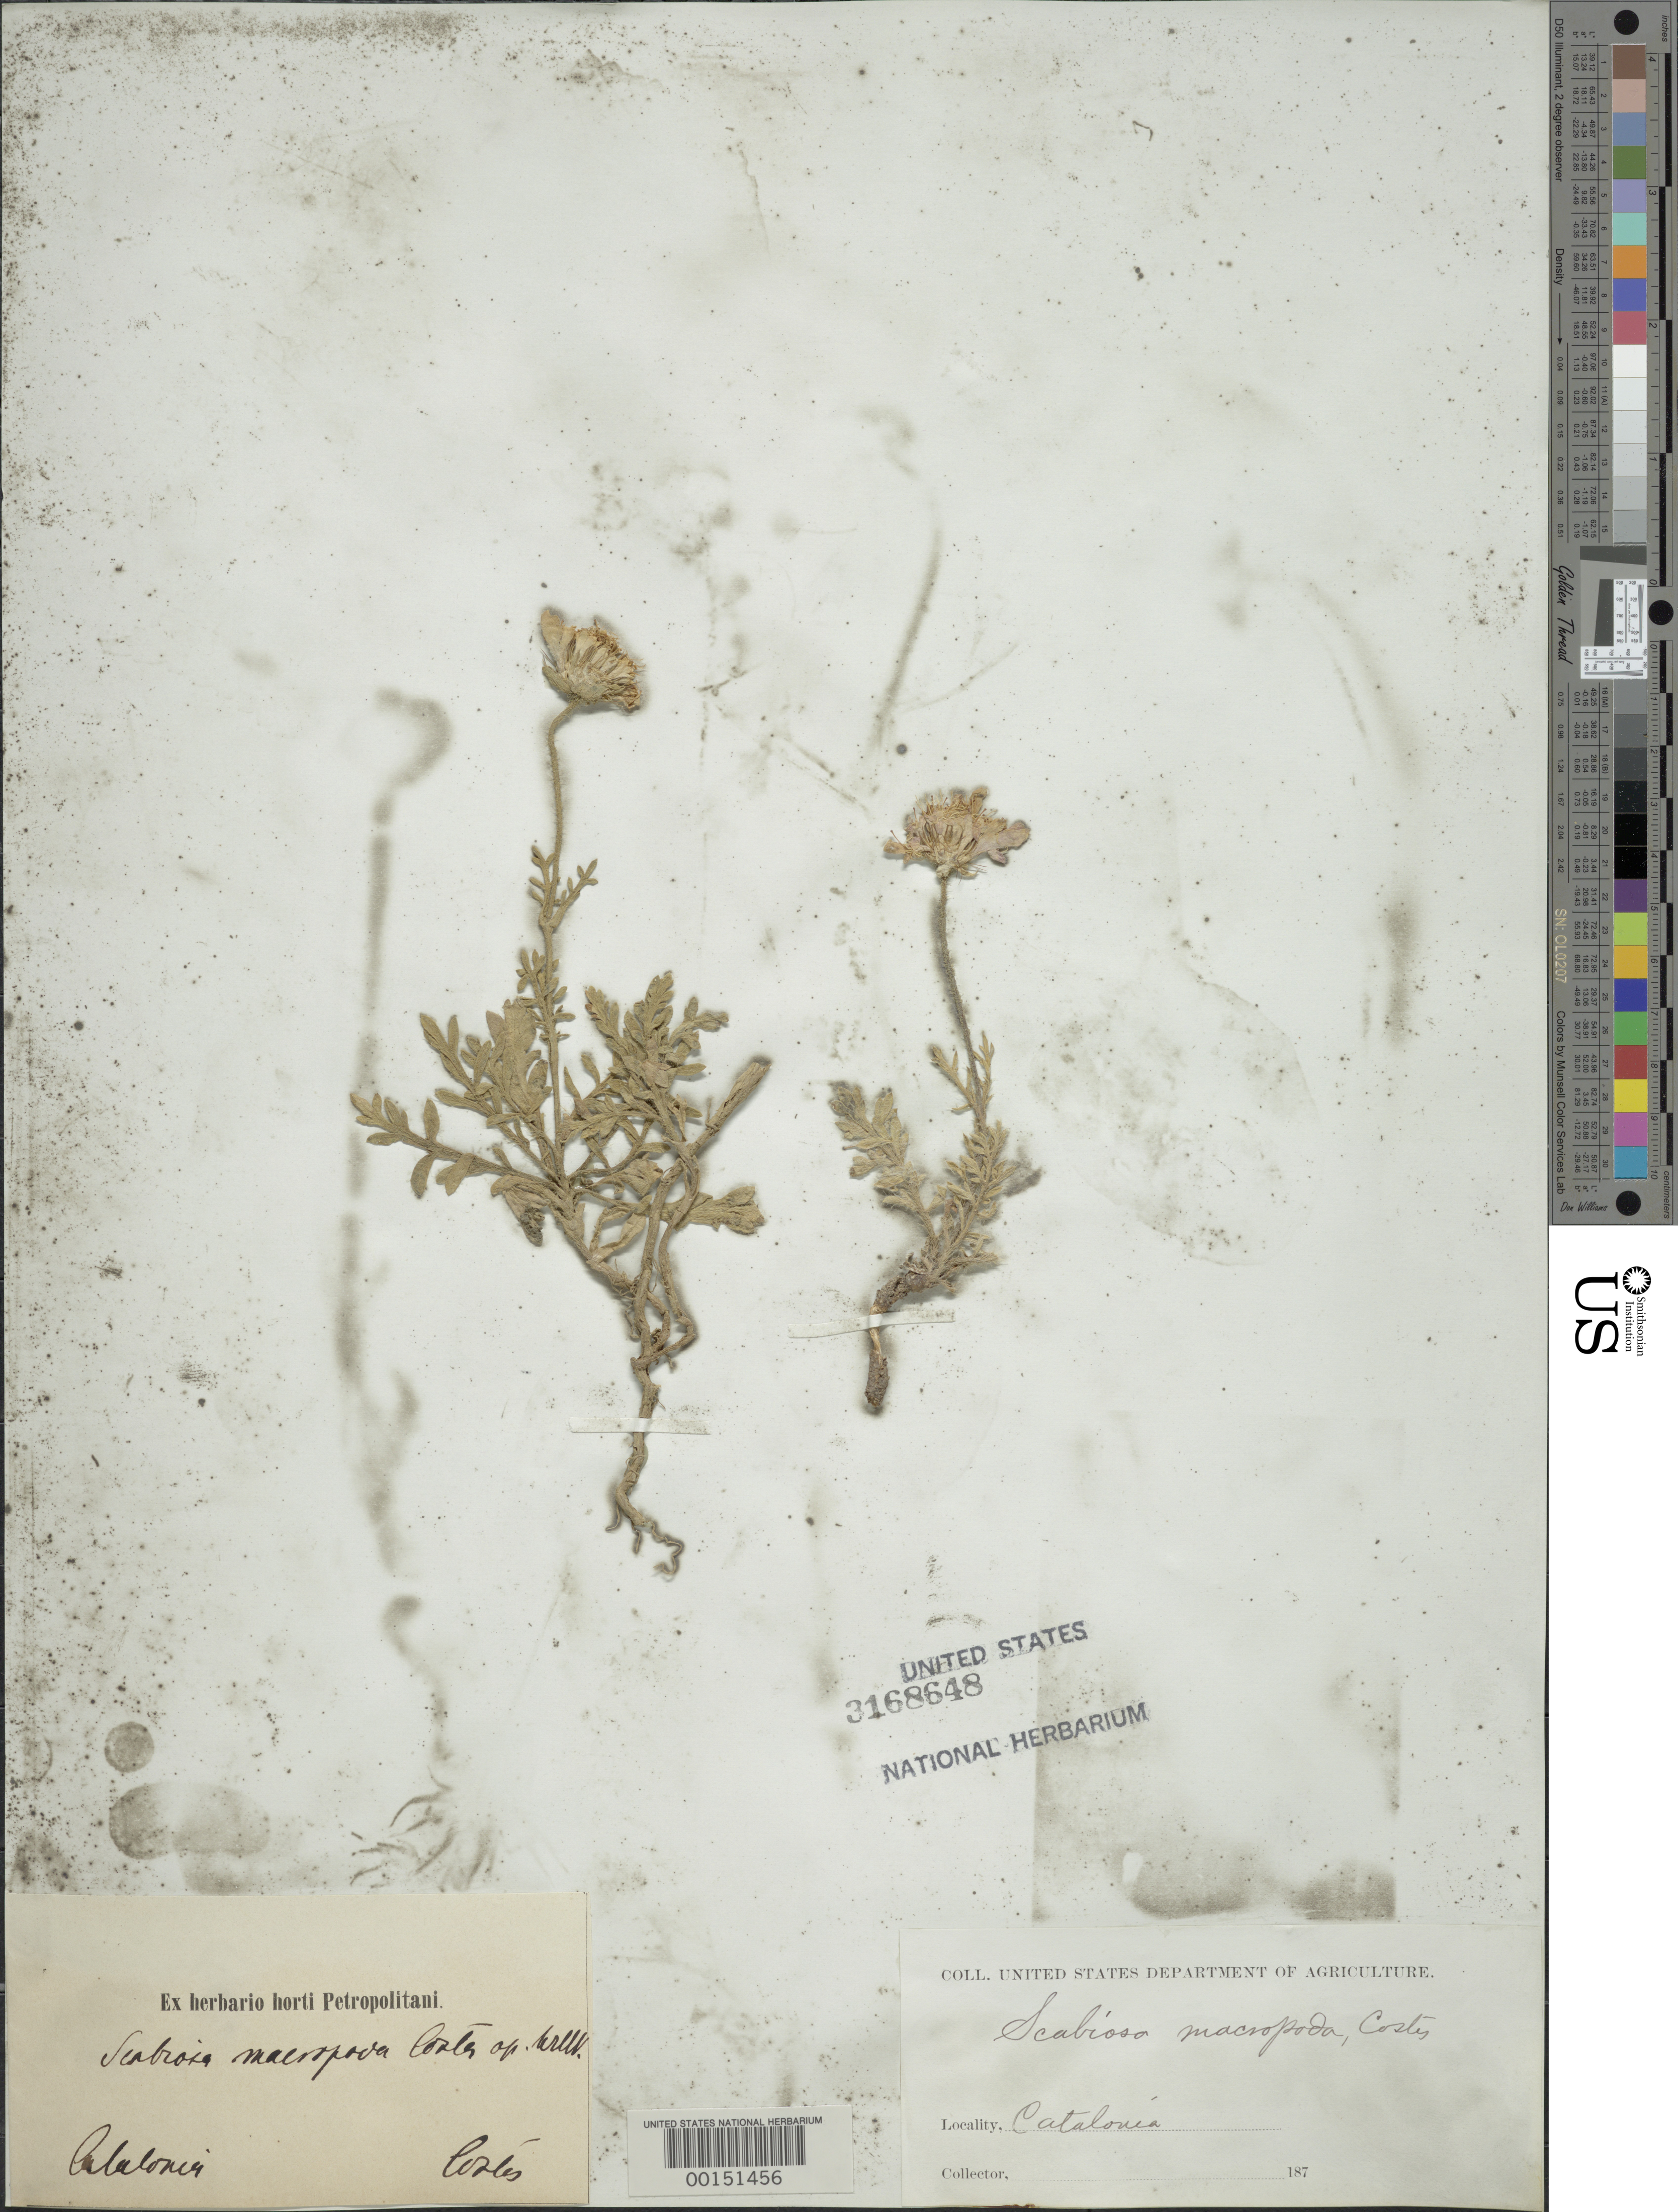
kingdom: Plantae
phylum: Tracheophyta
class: Magnoliopsida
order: Dipsacales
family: Caprifoliaceae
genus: Scabiosa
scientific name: Scabiosa macropoda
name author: Costa ex Willk.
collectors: -. Costes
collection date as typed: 187-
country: Italy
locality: Catalonia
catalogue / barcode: US 3168648